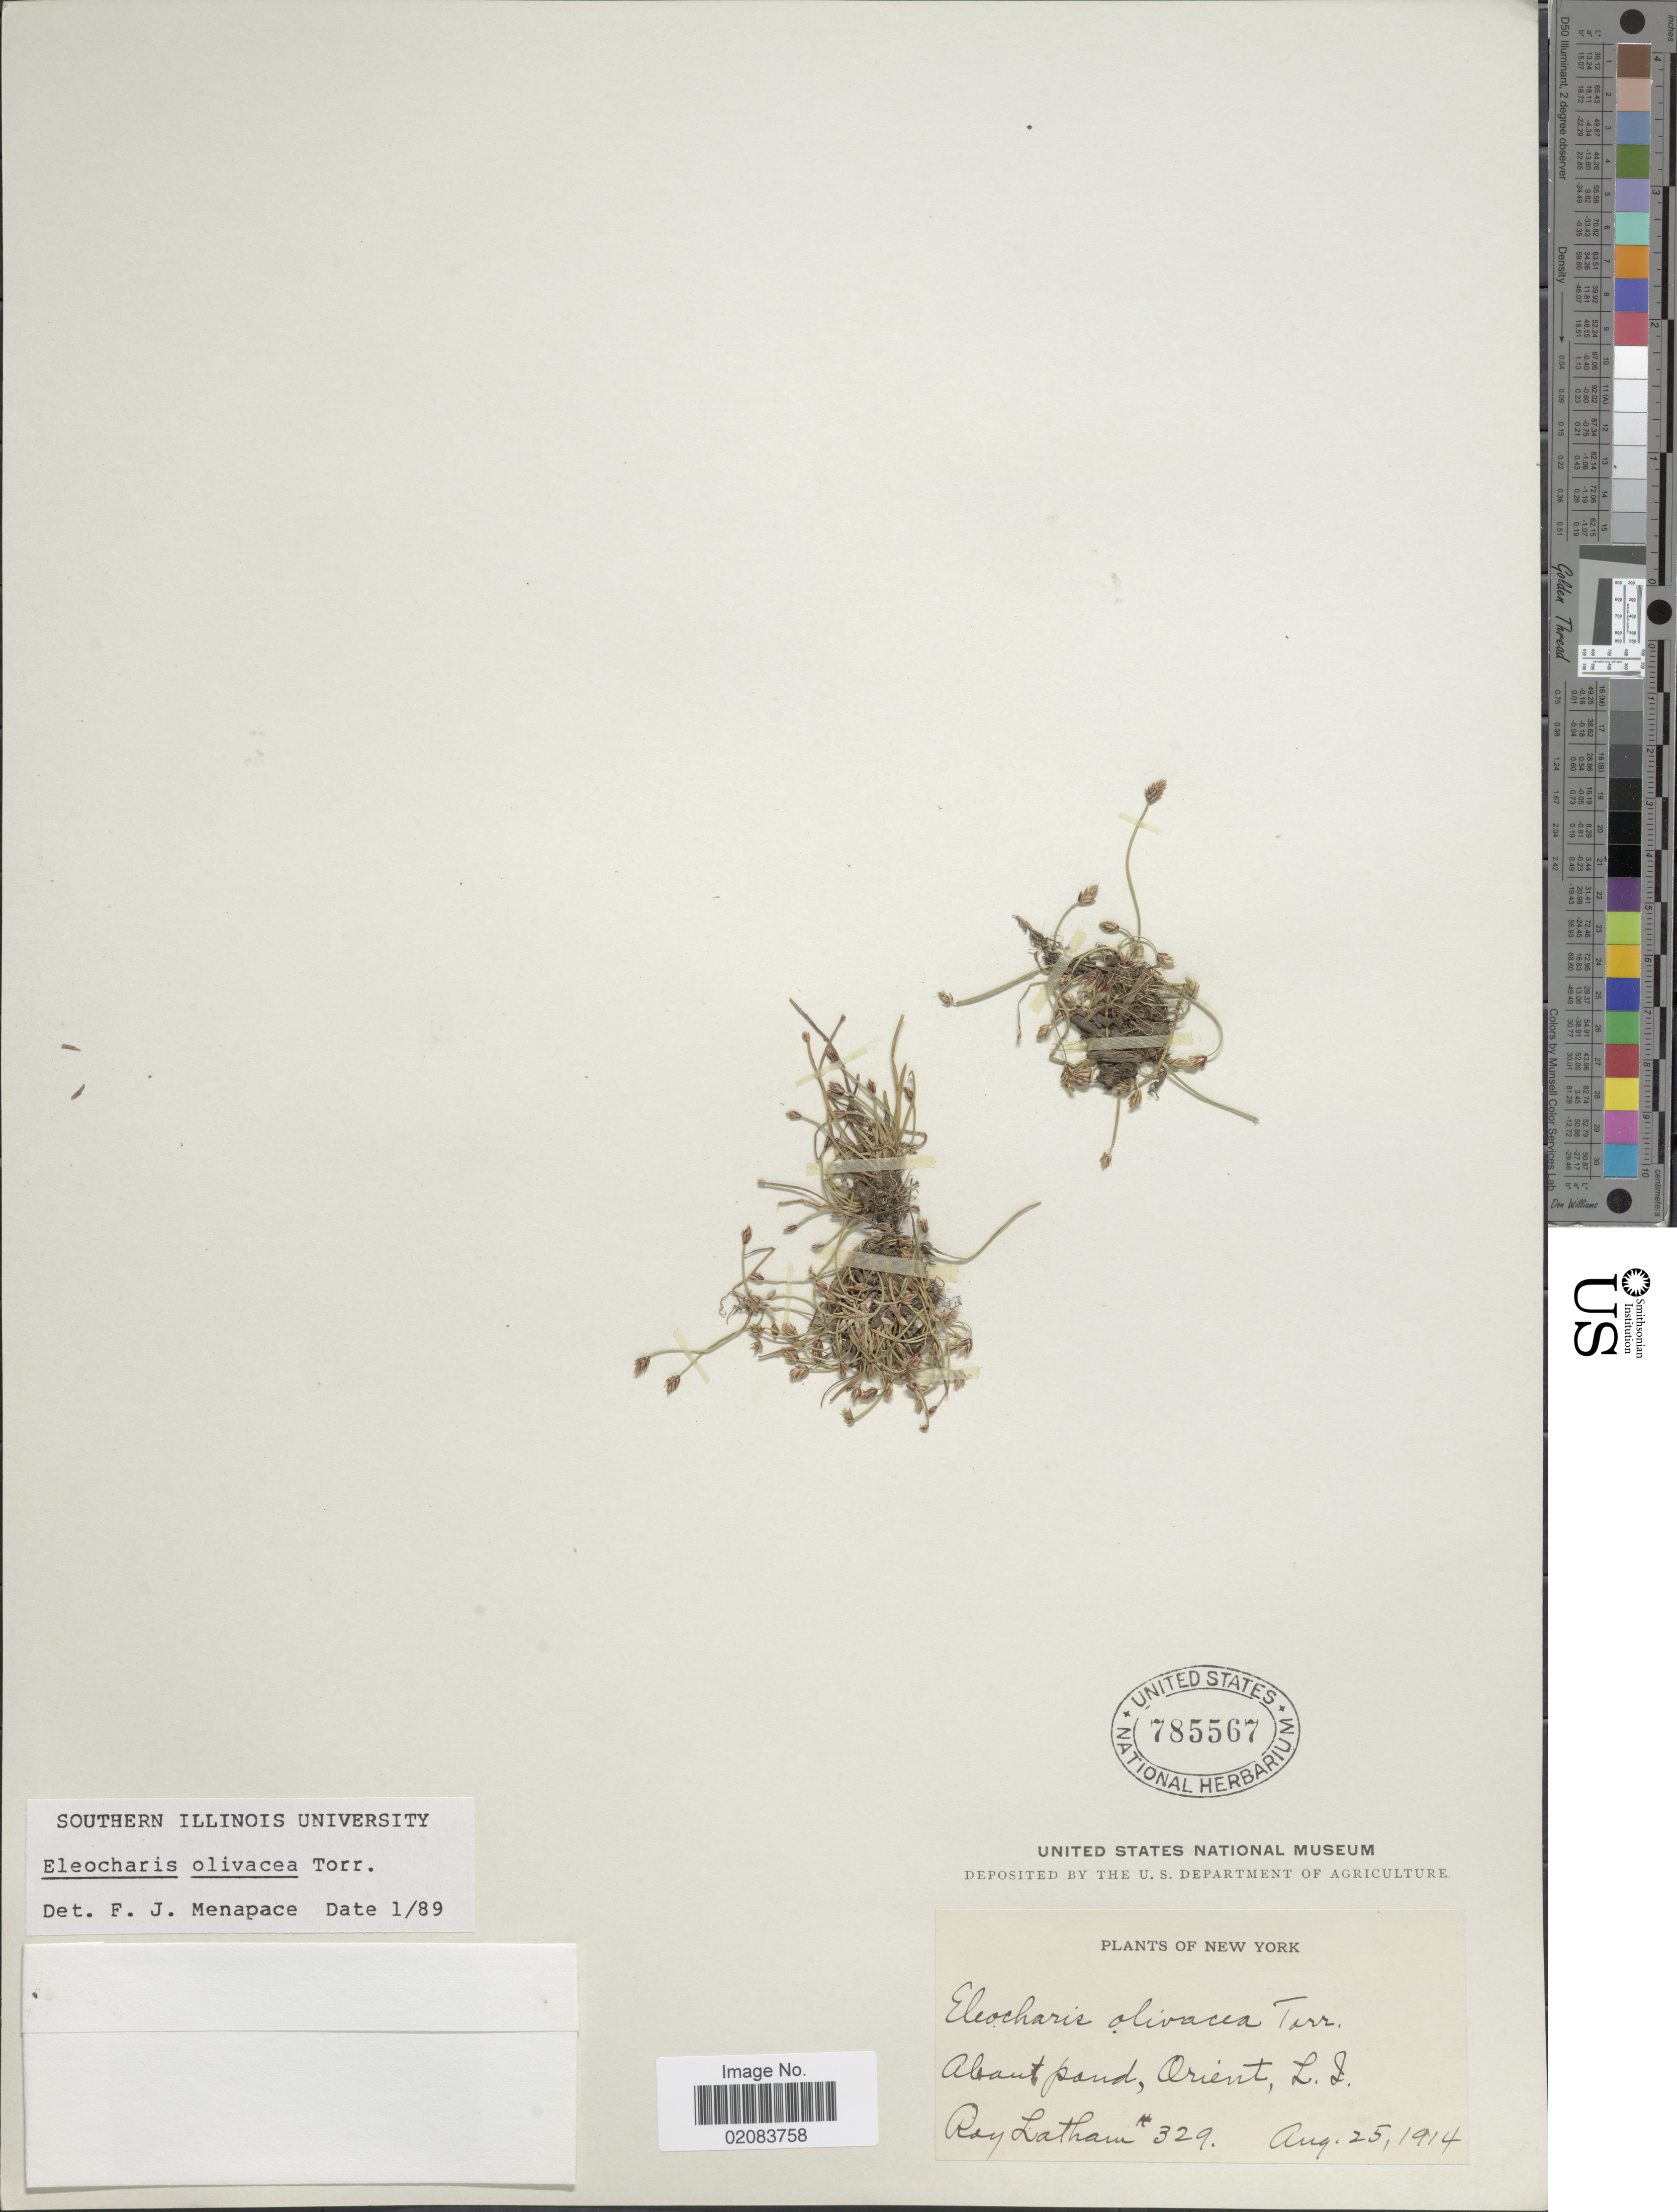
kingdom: Plantae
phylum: Tracheophyta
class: Liliopsida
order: Poales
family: Cyperaceae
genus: Eleocharis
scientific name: Eleocharis olivacea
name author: Torr.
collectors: R. Latham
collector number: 329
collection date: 1914-08-25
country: United States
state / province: New York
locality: About pond, Orient. L.I.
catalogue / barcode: US 785567